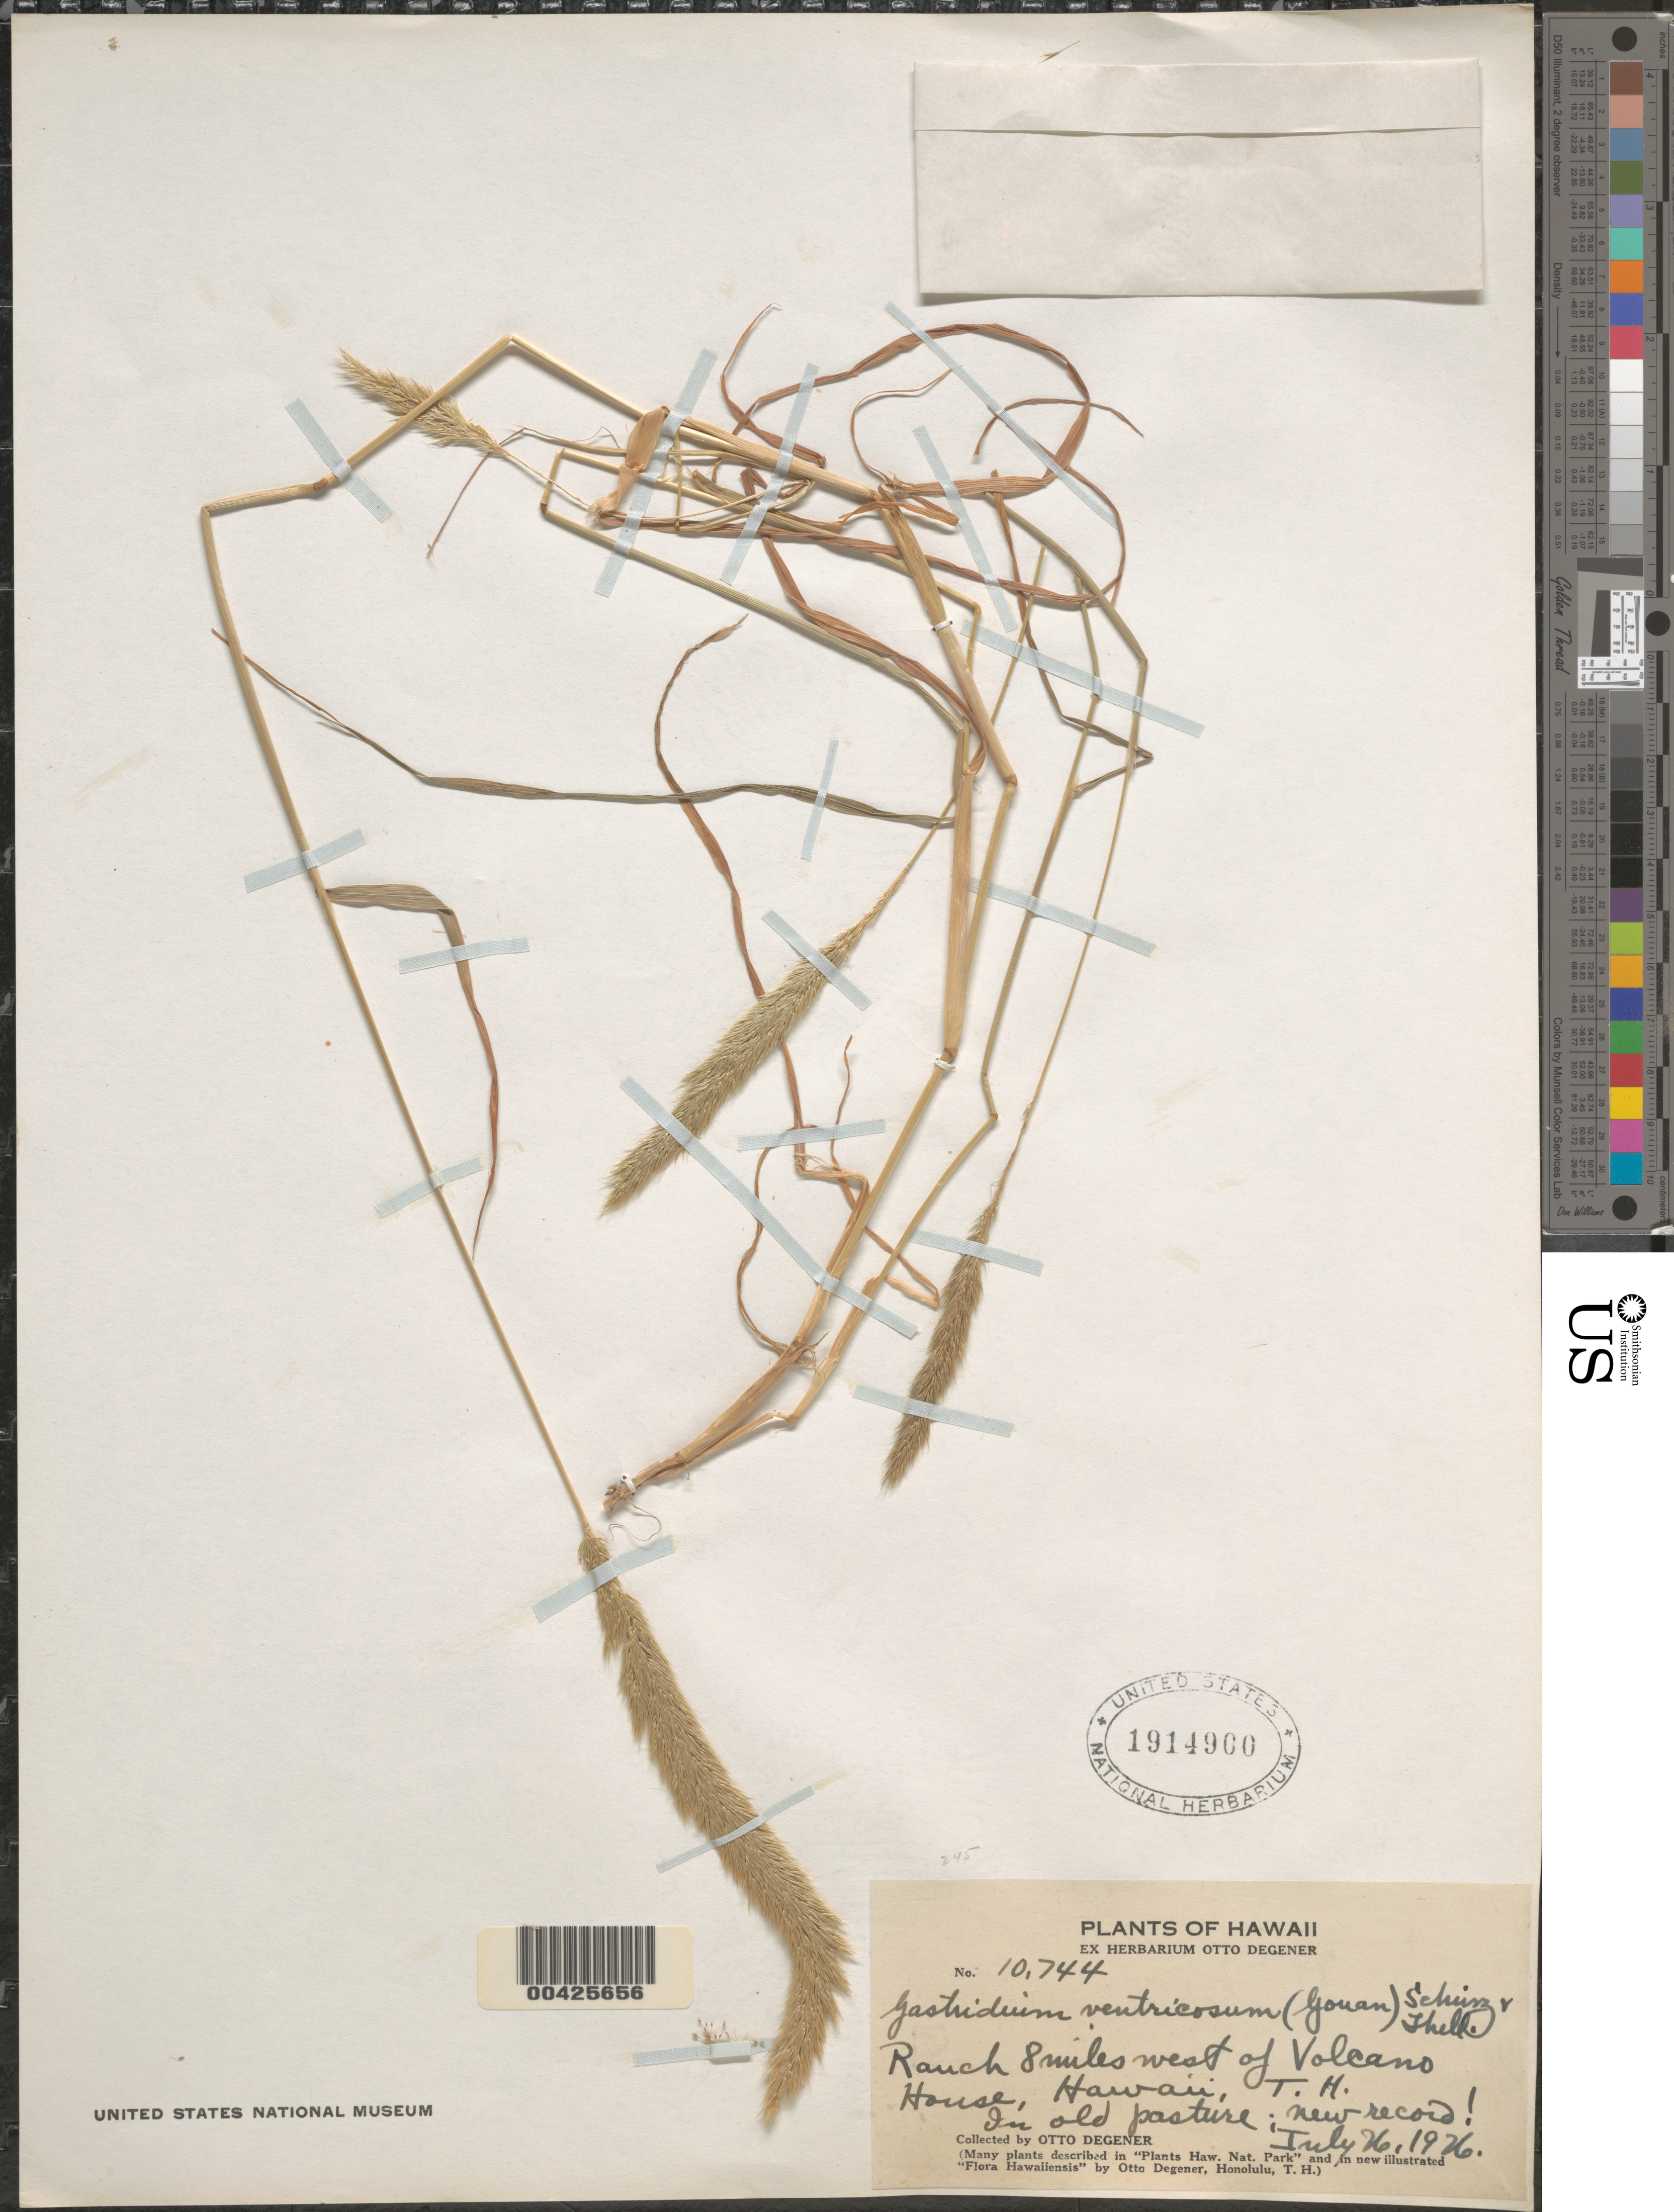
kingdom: Plantae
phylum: Tracheophyta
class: Liliopsida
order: Poales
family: Poaceae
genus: Gastridium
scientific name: Gastridium phleoides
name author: (Nees) C.E. Hubb.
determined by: Faccenda, K.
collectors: O. Degener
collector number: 10744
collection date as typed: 26 Jul 1926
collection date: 1926-07-26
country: United States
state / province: Hawaii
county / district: Hawaii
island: Hawaii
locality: Ranch 8 mi W of Volcano House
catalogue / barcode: US 1914900